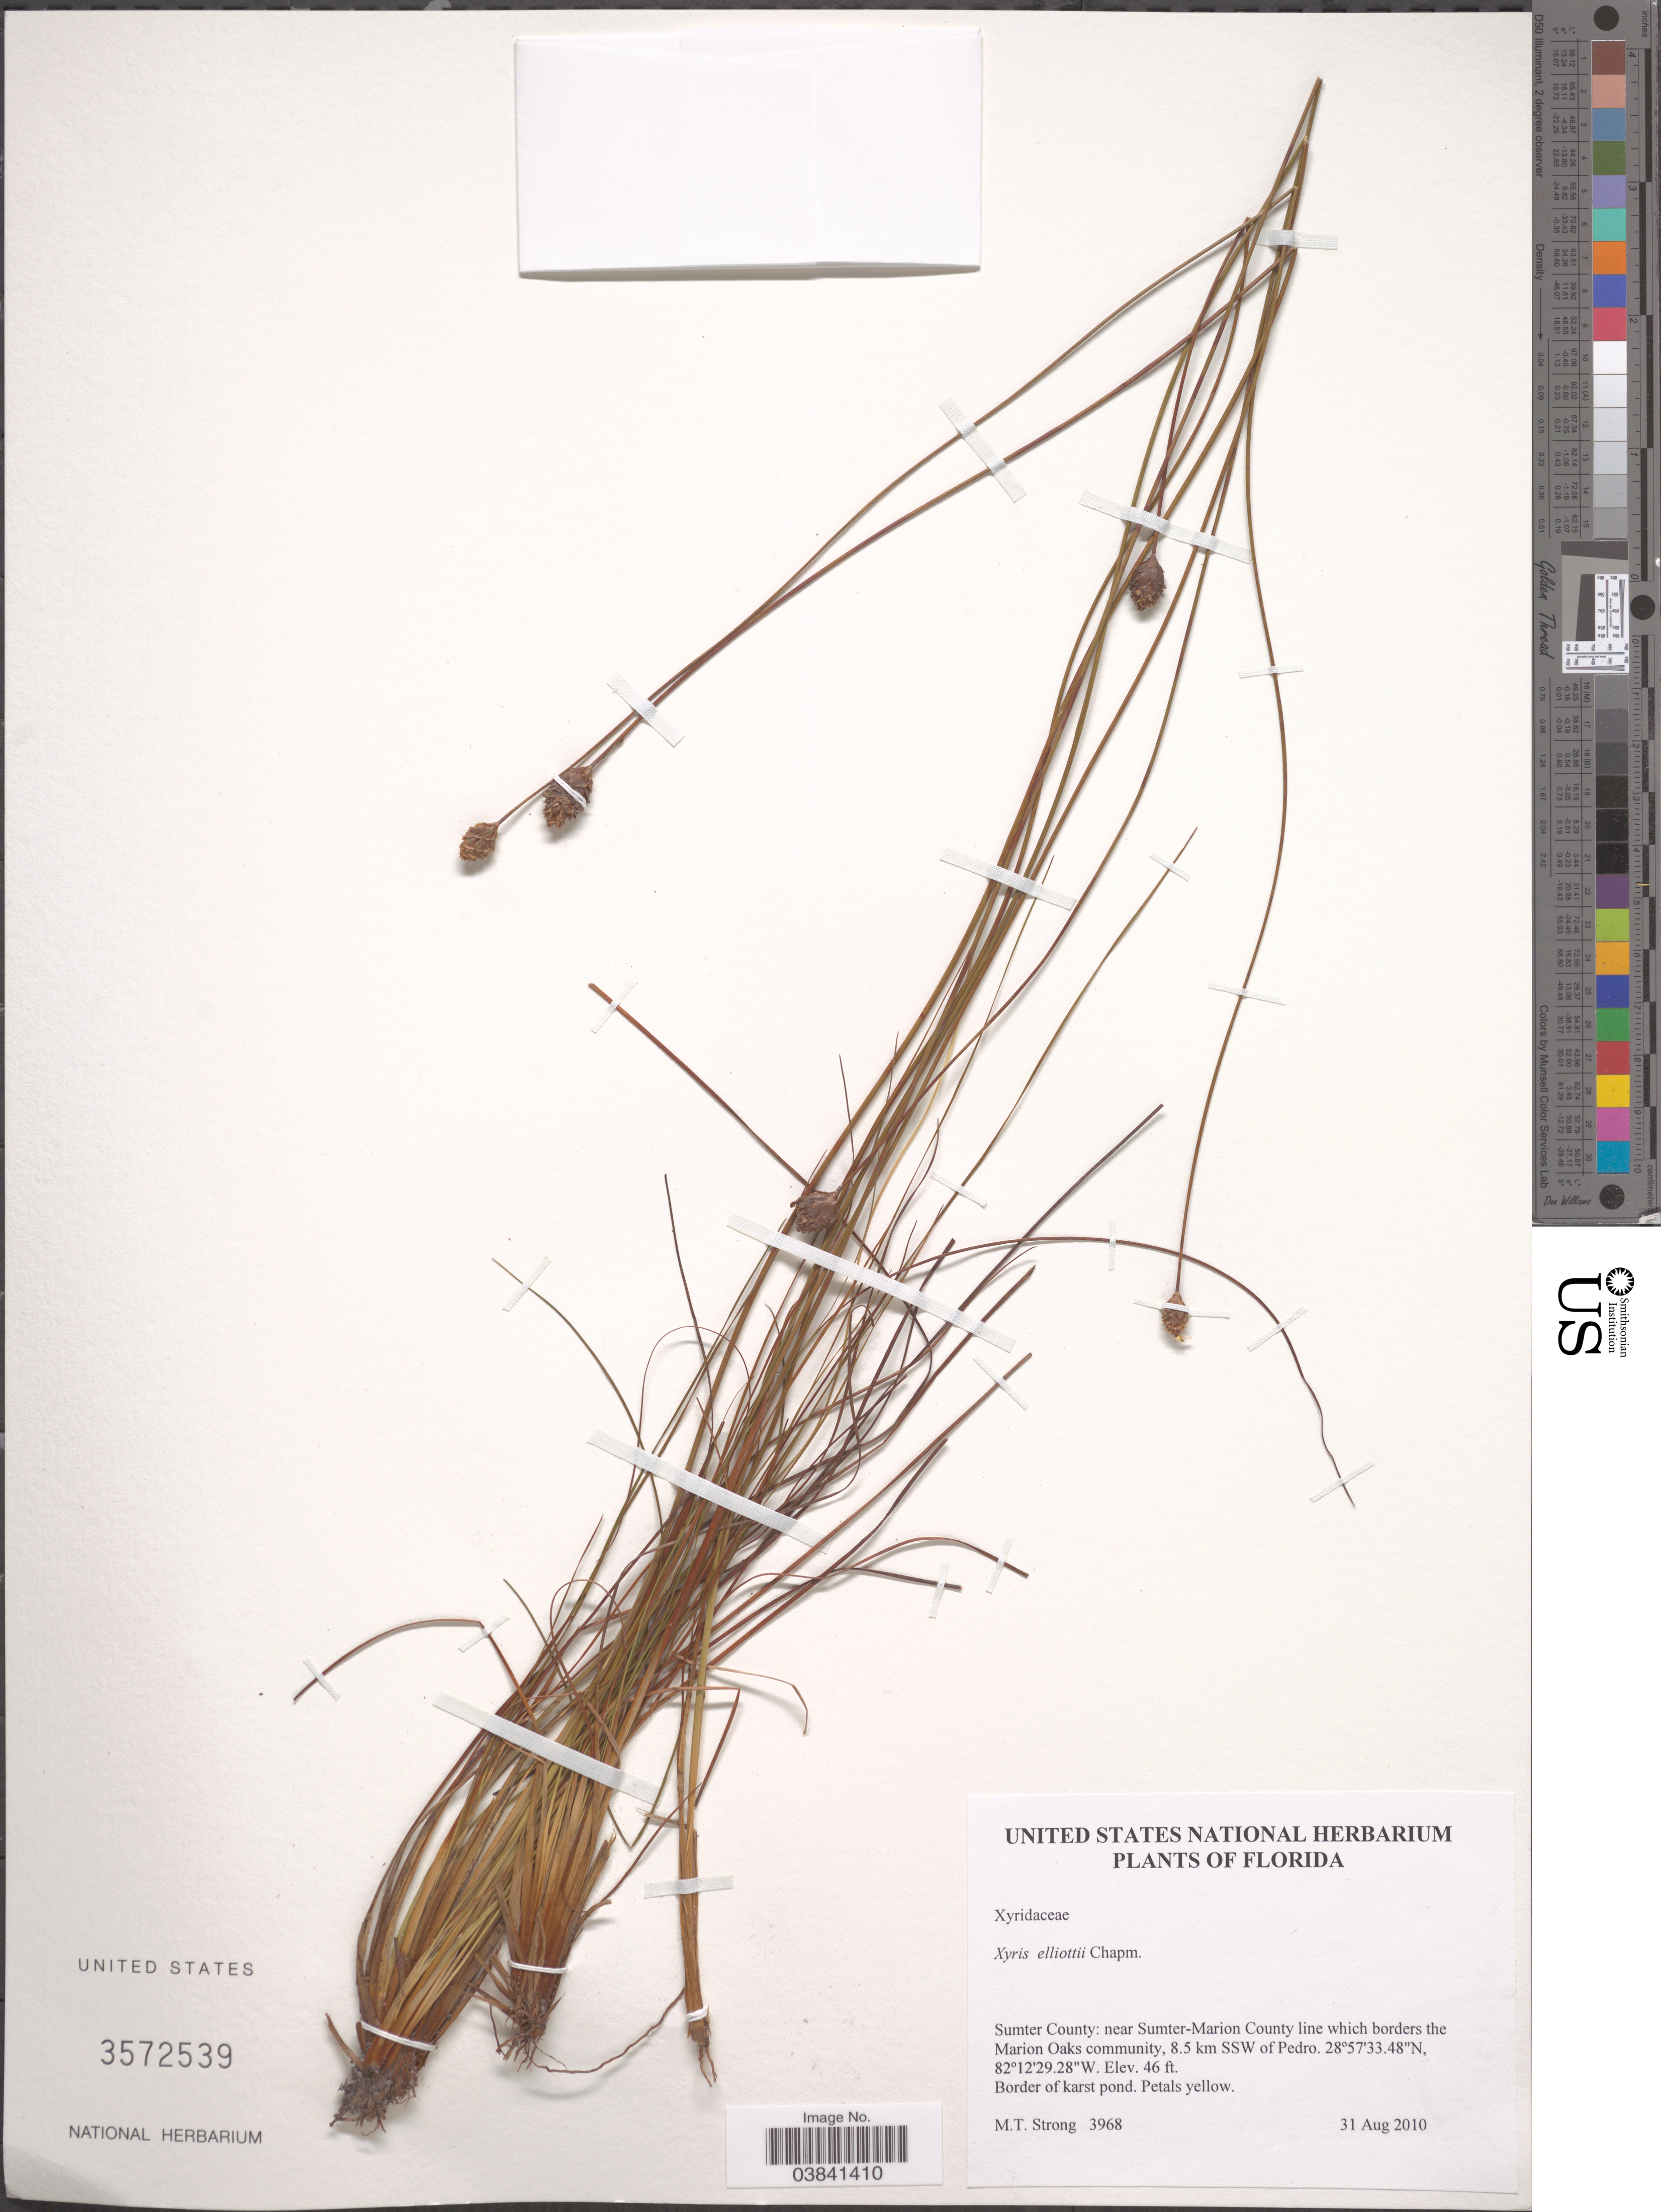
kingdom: Plantae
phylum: Tracheophyta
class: Liliopsida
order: Poales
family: Xyridaceae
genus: Xyris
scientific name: Xyris elliottii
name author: Chapm.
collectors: M. T. Strong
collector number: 3968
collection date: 2010-08-31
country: United States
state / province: Florida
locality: Sumter County: near Sumter-Marion County line which borders the Marion Oaks community, 8.5 km SSW of Pedro.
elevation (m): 14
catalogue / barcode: US 3572539